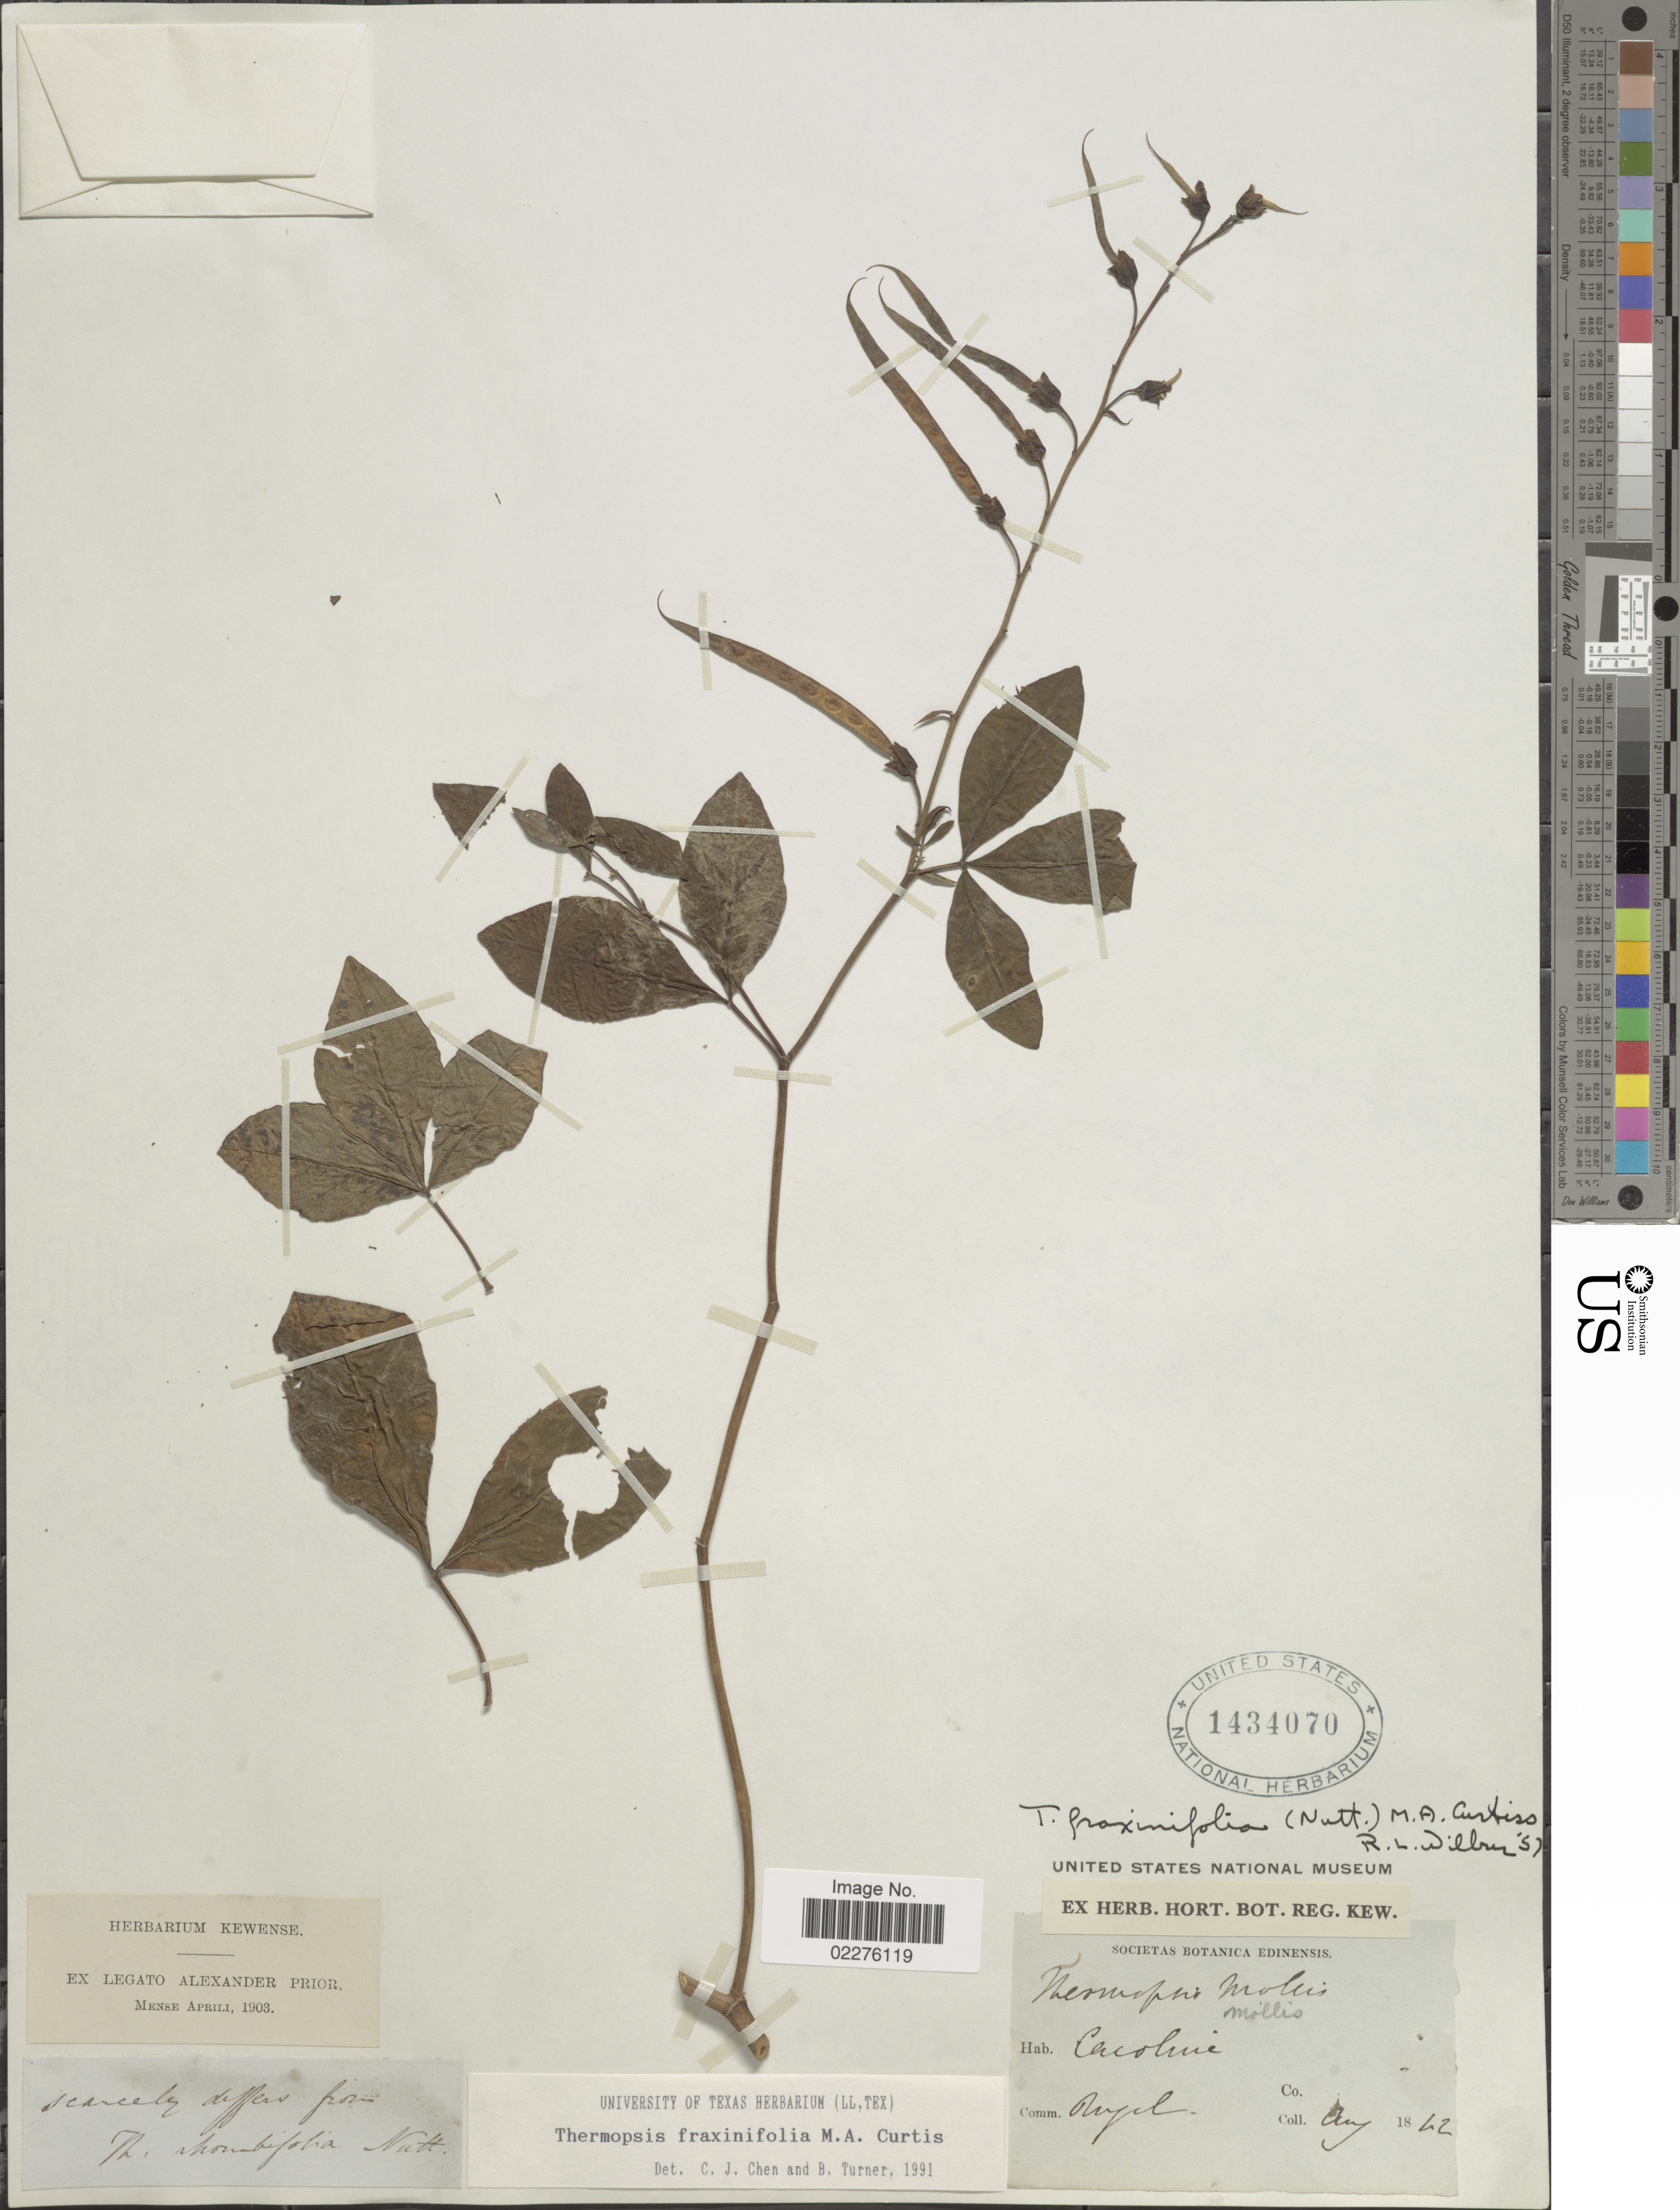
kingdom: Plantae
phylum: Tracheophyta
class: Magnoliopsida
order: Fabales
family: Fabaceae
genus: Thermopsis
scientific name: Thermopsis fraxinifolia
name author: M.A. Curtis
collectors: ex herb. Hort. Reg. Kew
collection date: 1822-08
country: Puerto Rico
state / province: Carolina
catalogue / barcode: US 1434070